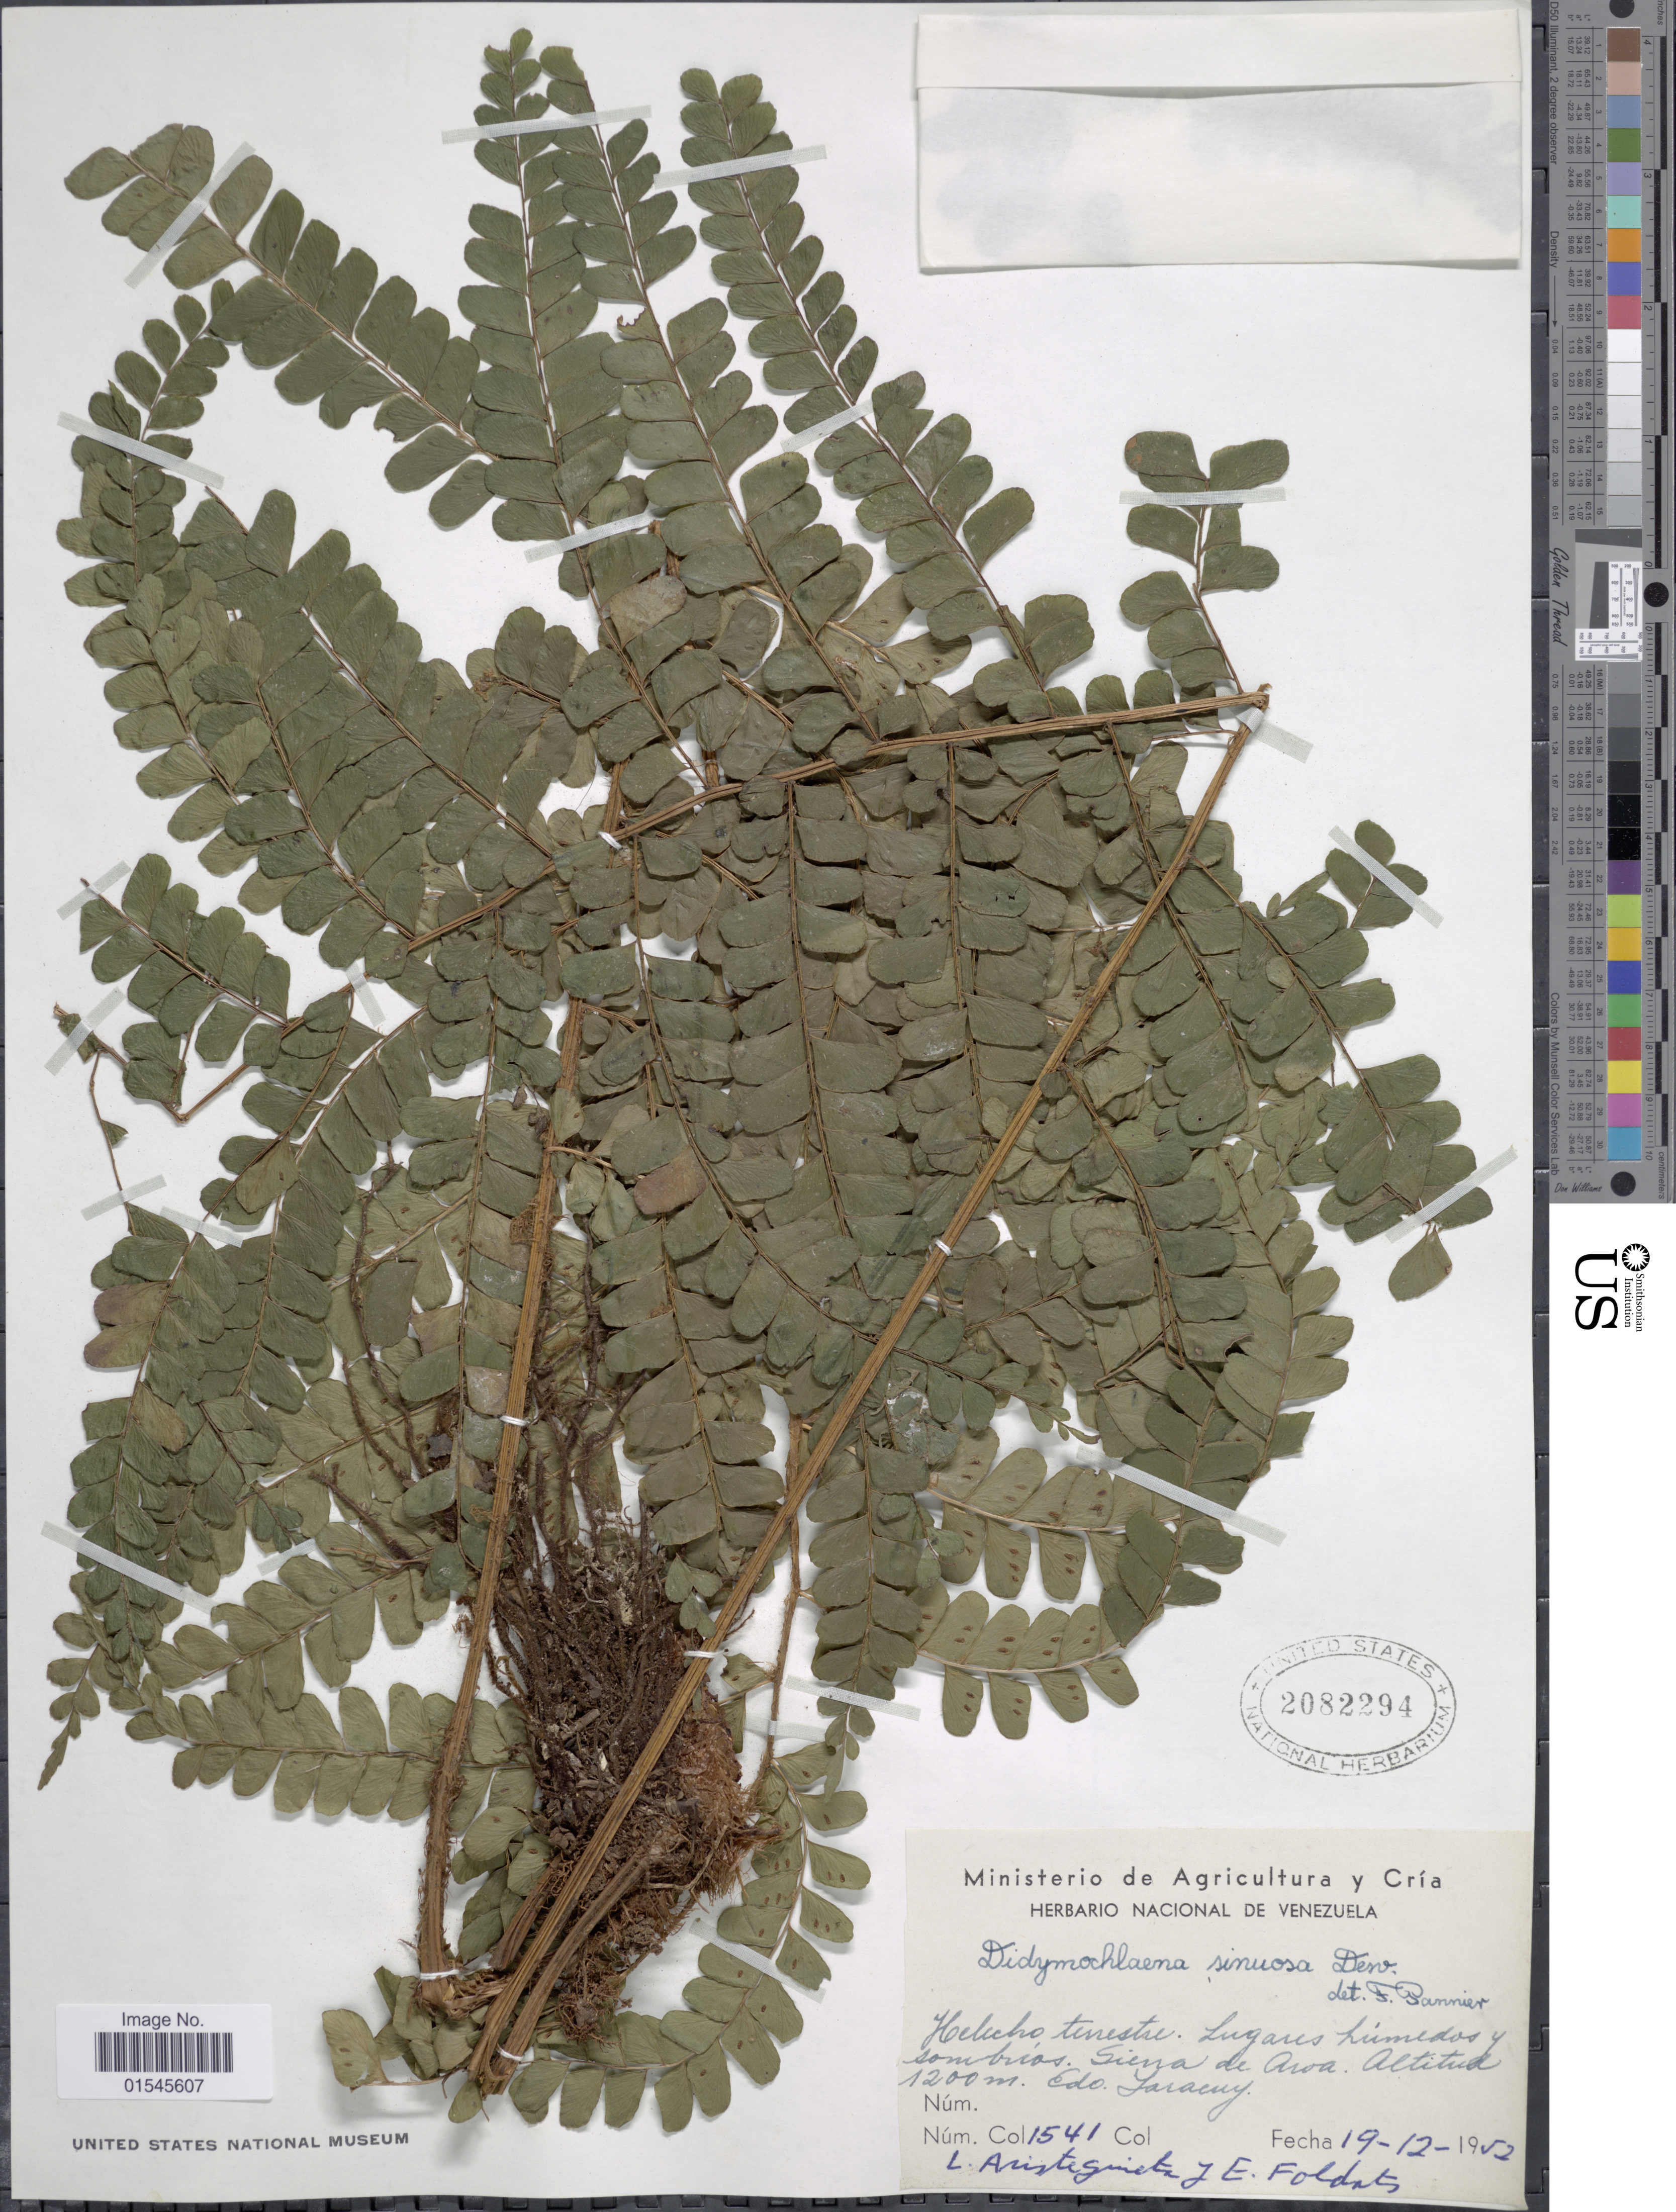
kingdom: Plantae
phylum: Tracheophyta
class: Polypodiopsida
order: Polypodiales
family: Didymochlaenaceae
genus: Didymochlaena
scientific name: Didymochlaena truncatula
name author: (Sw.) J. Sm.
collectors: L. Aristeguieta & E. Foldats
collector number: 1541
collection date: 1952-12-19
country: Venezuela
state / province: Yaracuy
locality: Lugares húmedos y sombríos. Sierra de Aroa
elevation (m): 1200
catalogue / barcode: US 2082294